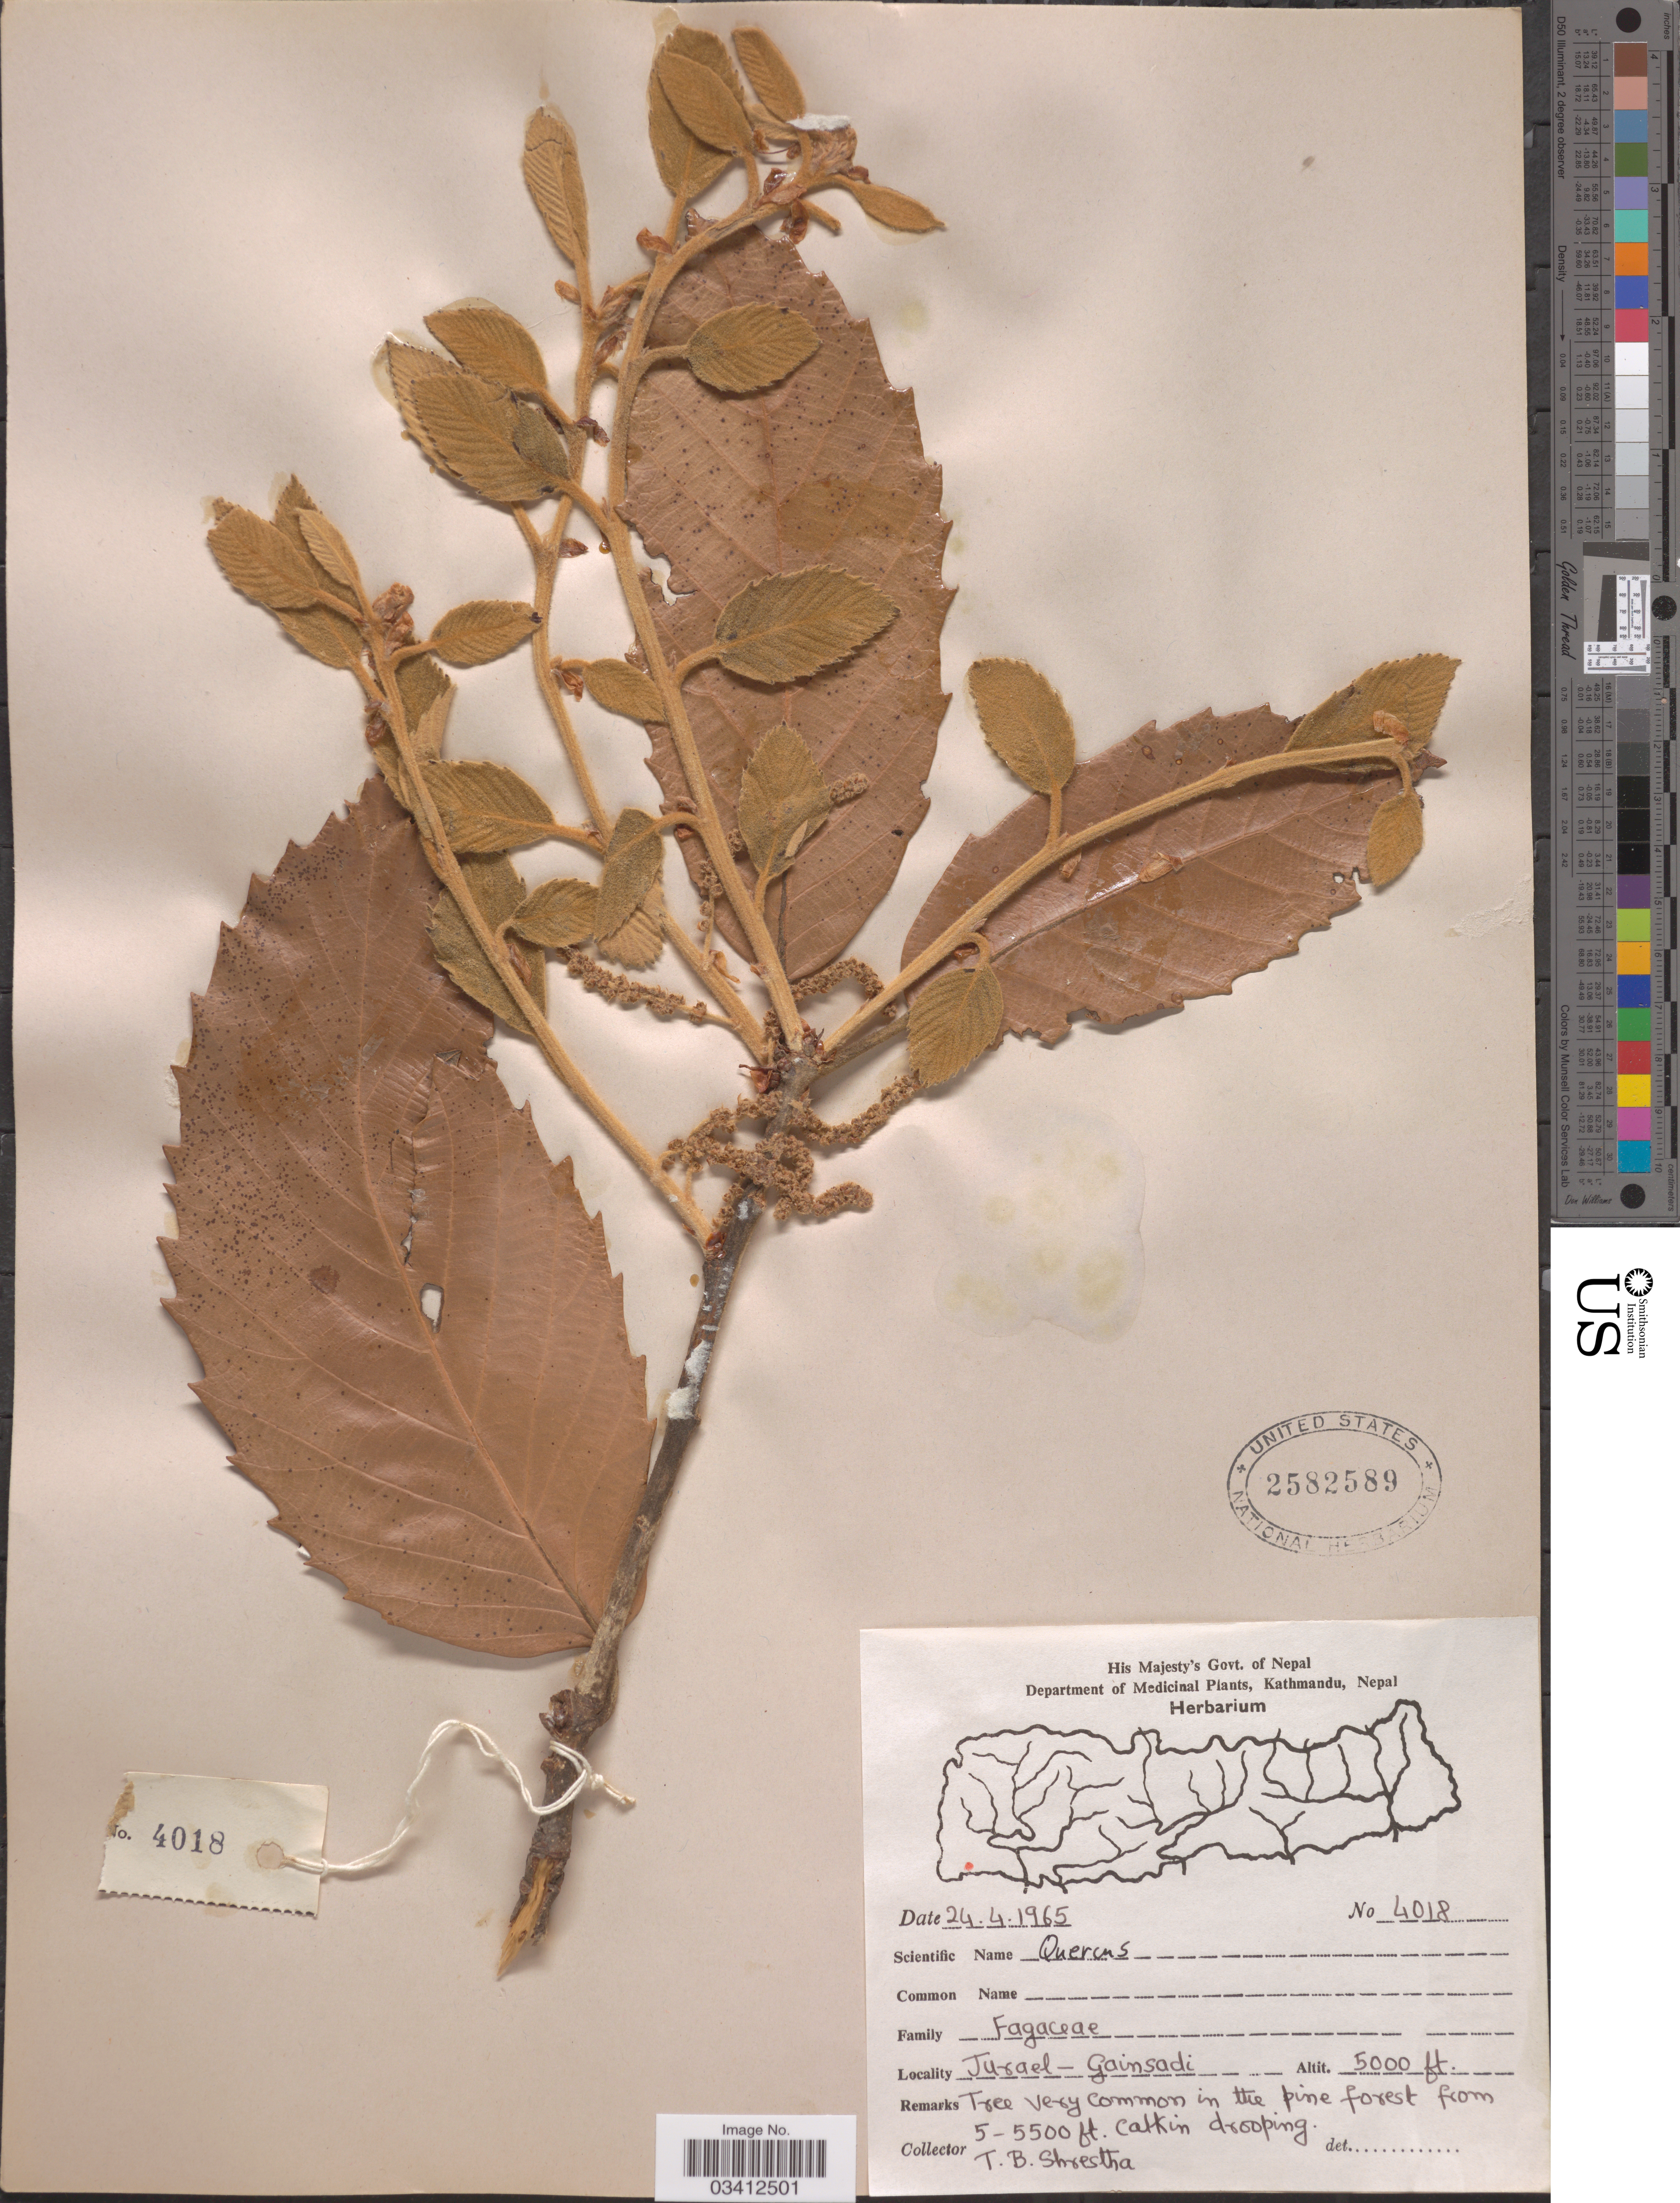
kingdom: Plantae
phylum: Tracheophyta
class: Magnoliopsida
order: Fagales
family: Fagaceae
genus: Quercus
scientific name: Quercus sp.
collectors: T. B. Shrestha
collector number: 4018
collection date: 1965-04-24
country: Nepal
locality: Jurael [interpreted]-Gainsadi.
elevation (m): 1524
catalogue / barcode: US 2582589